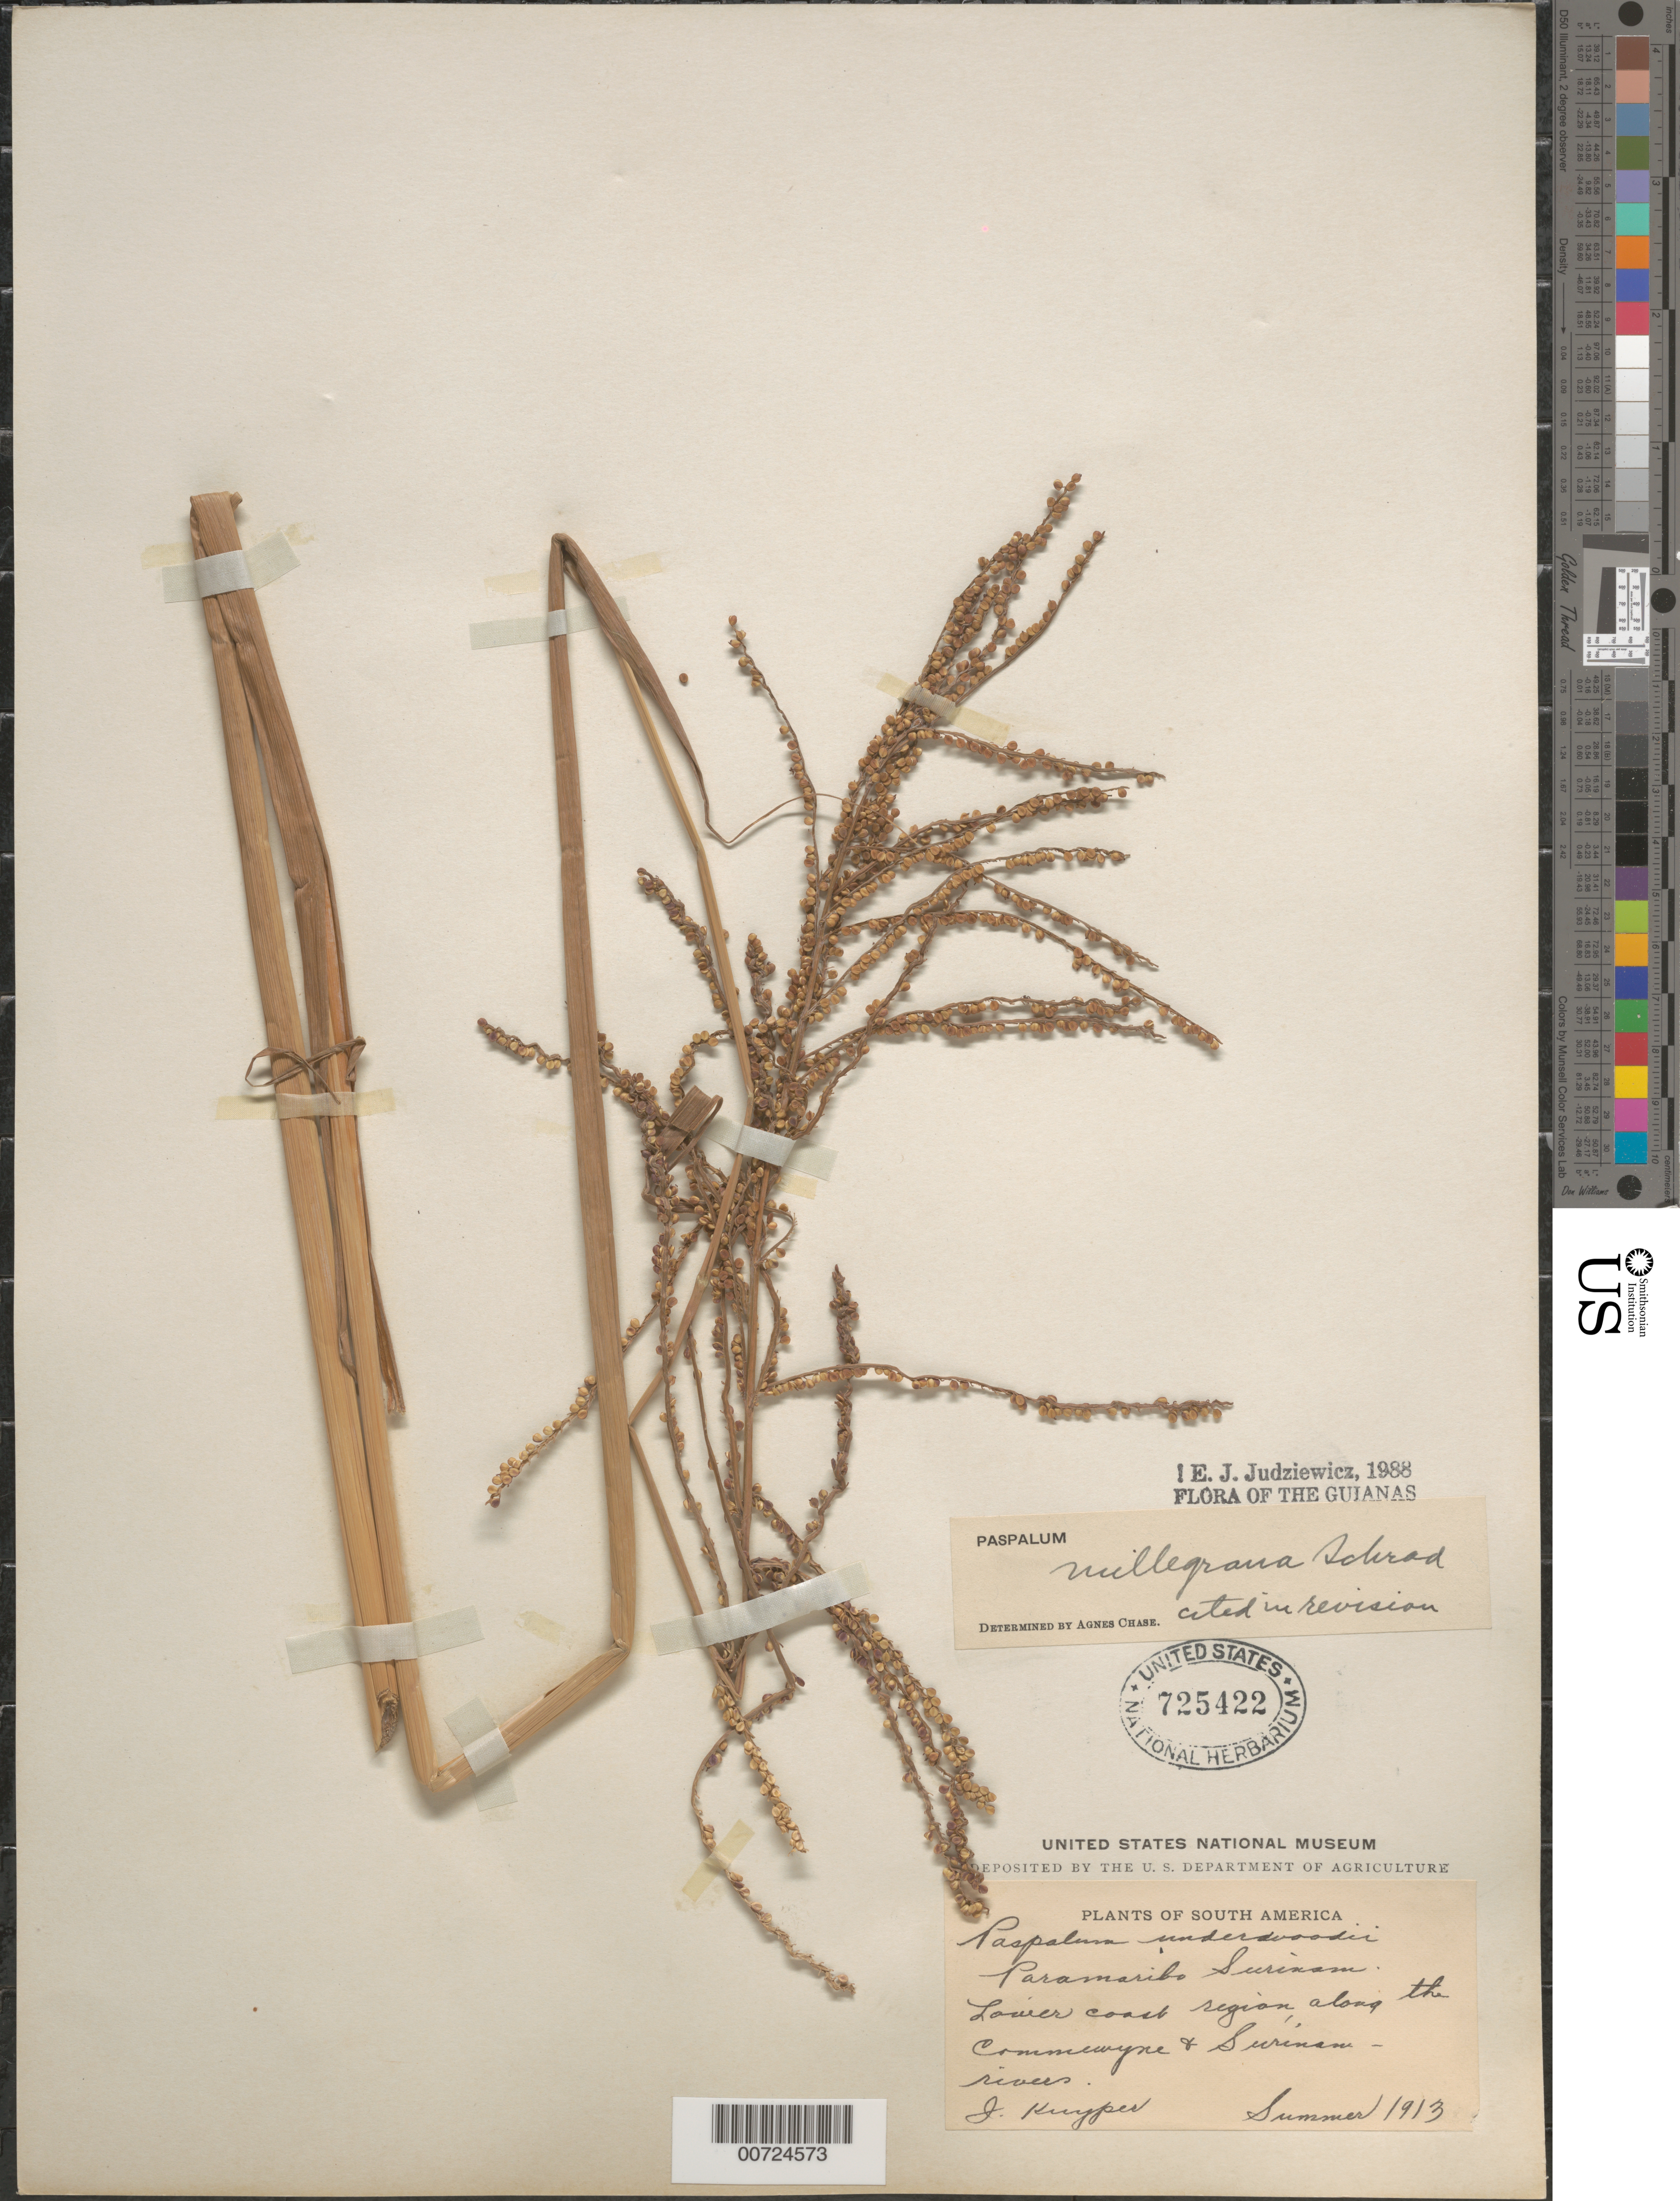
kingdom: Plantae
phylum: Tracheophyta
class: Liliopsida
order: Poales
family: Poaceae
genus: Paspalum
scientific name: Paspalum millegrana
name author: Schrad.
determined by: Judziewicz, E. J.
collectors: J. Kuyper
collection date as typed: Summer 1913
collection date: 1913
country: Suriname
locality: Paramaribo, lower coast region along the Commewyne and Surinam Rivers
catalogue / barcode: US 725422